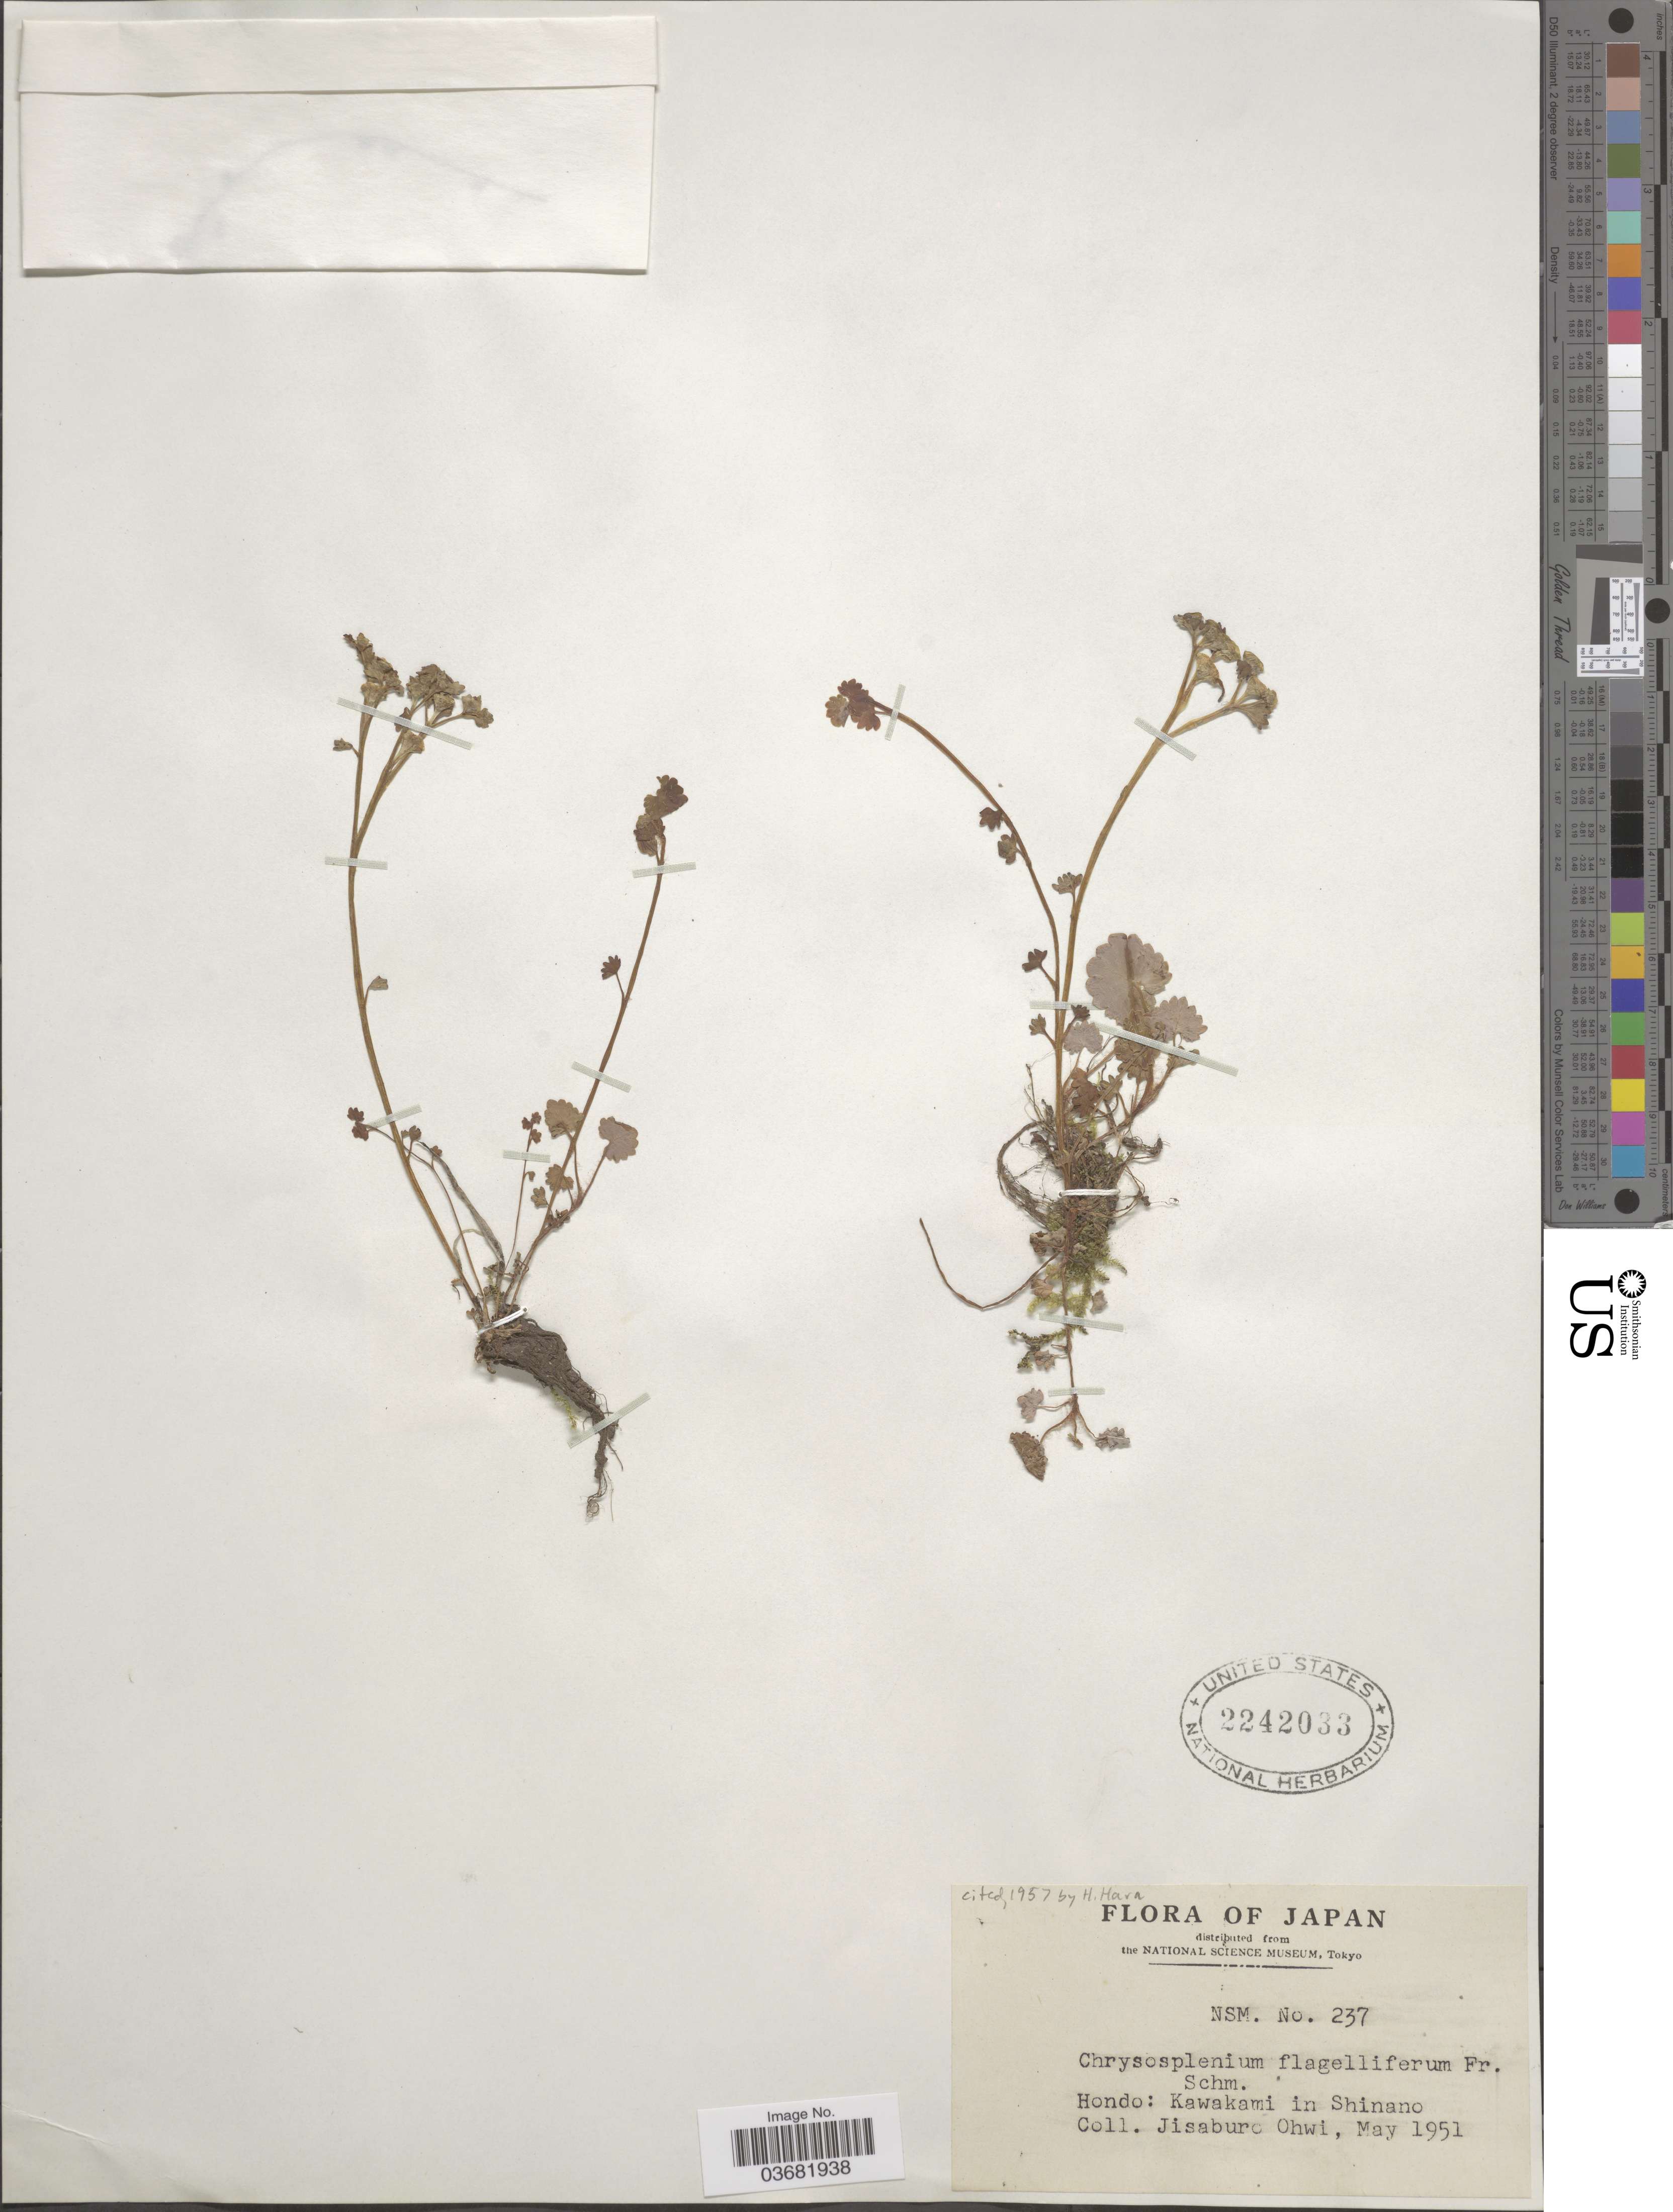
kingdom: Plantae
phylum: Tracheophyta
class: Magnoliopsida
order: Saxifragales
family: Saxifragaceae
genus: Chrysosplenium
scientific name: Chrysosplenium flagelliferum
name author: F. Schmidt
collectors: J. Ohwi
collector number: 237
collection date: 1951-05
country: Japan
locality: Hondo: Kawakami in Shinano.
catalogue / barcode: US 2242033